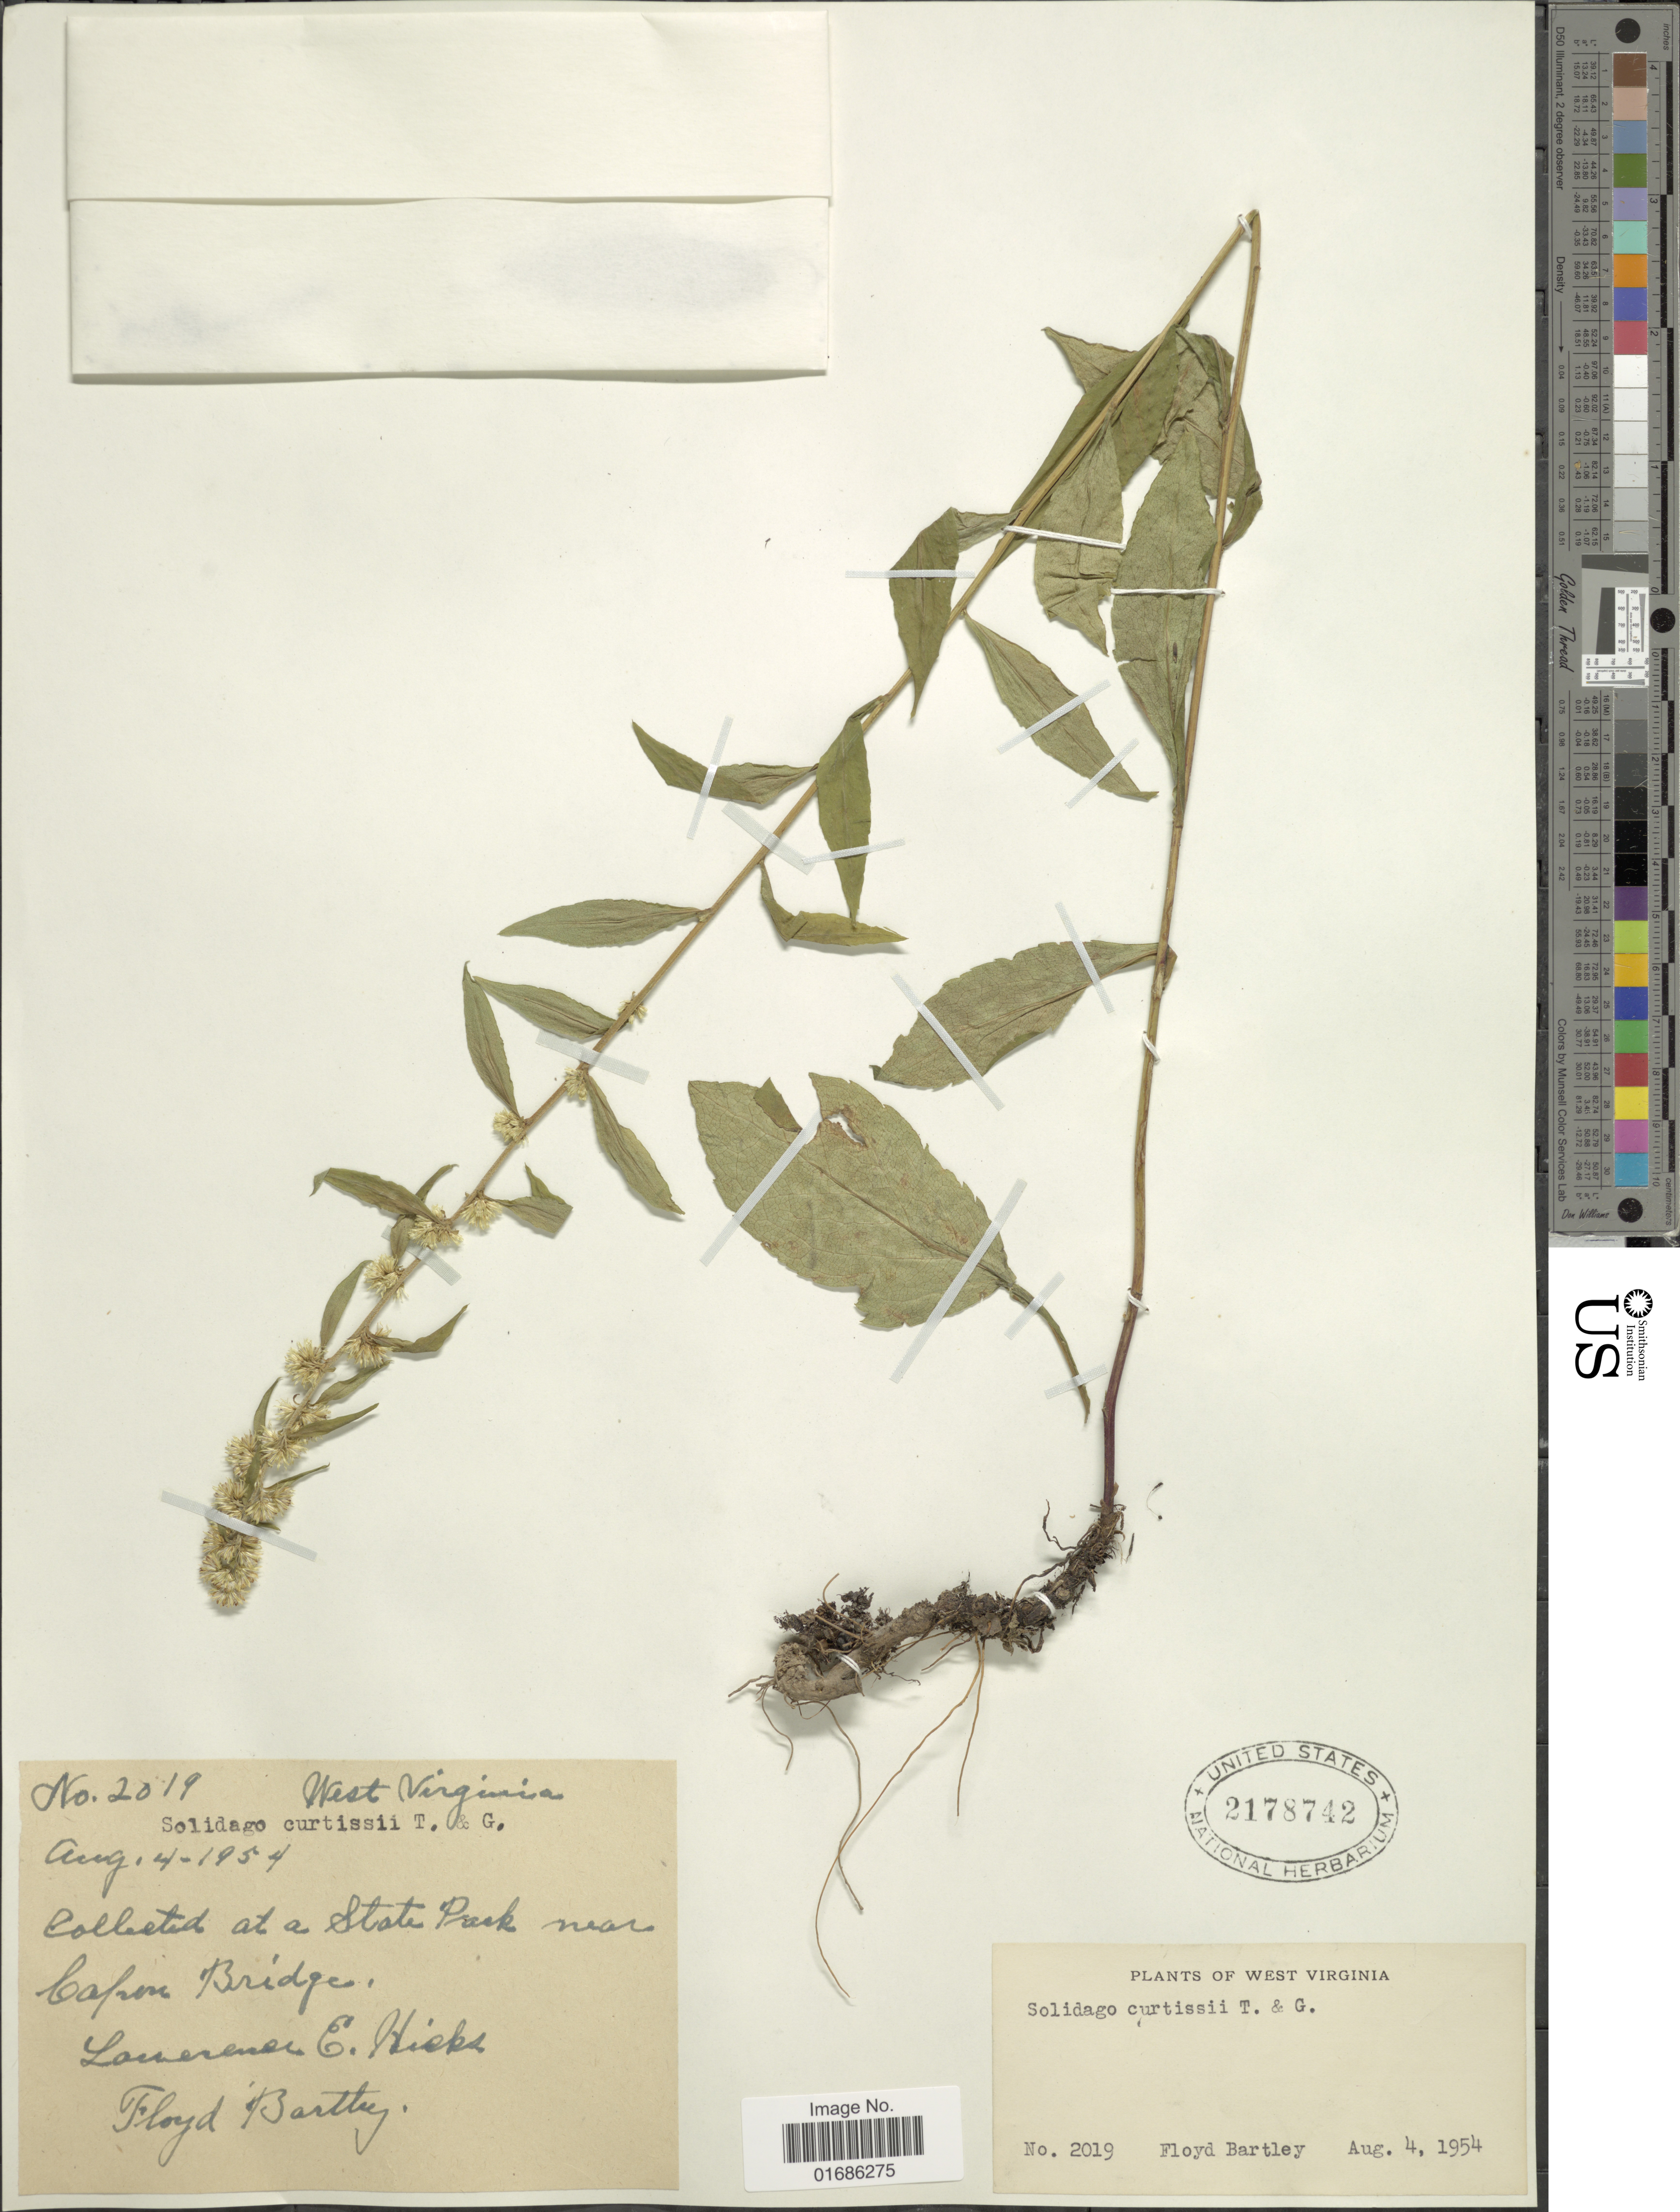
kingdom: Plantae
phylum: Tracheophyta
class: Magnoliopsida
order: Asterales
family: Asteraceae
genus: Solidago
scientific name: Solidago curtisii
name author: Torr. & A. Gray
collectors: F. Bartley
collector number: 2019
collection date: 1954-08-04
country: United States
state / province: West Virginia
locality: At a State Park near Capon Bridge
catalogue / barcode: US 2178742